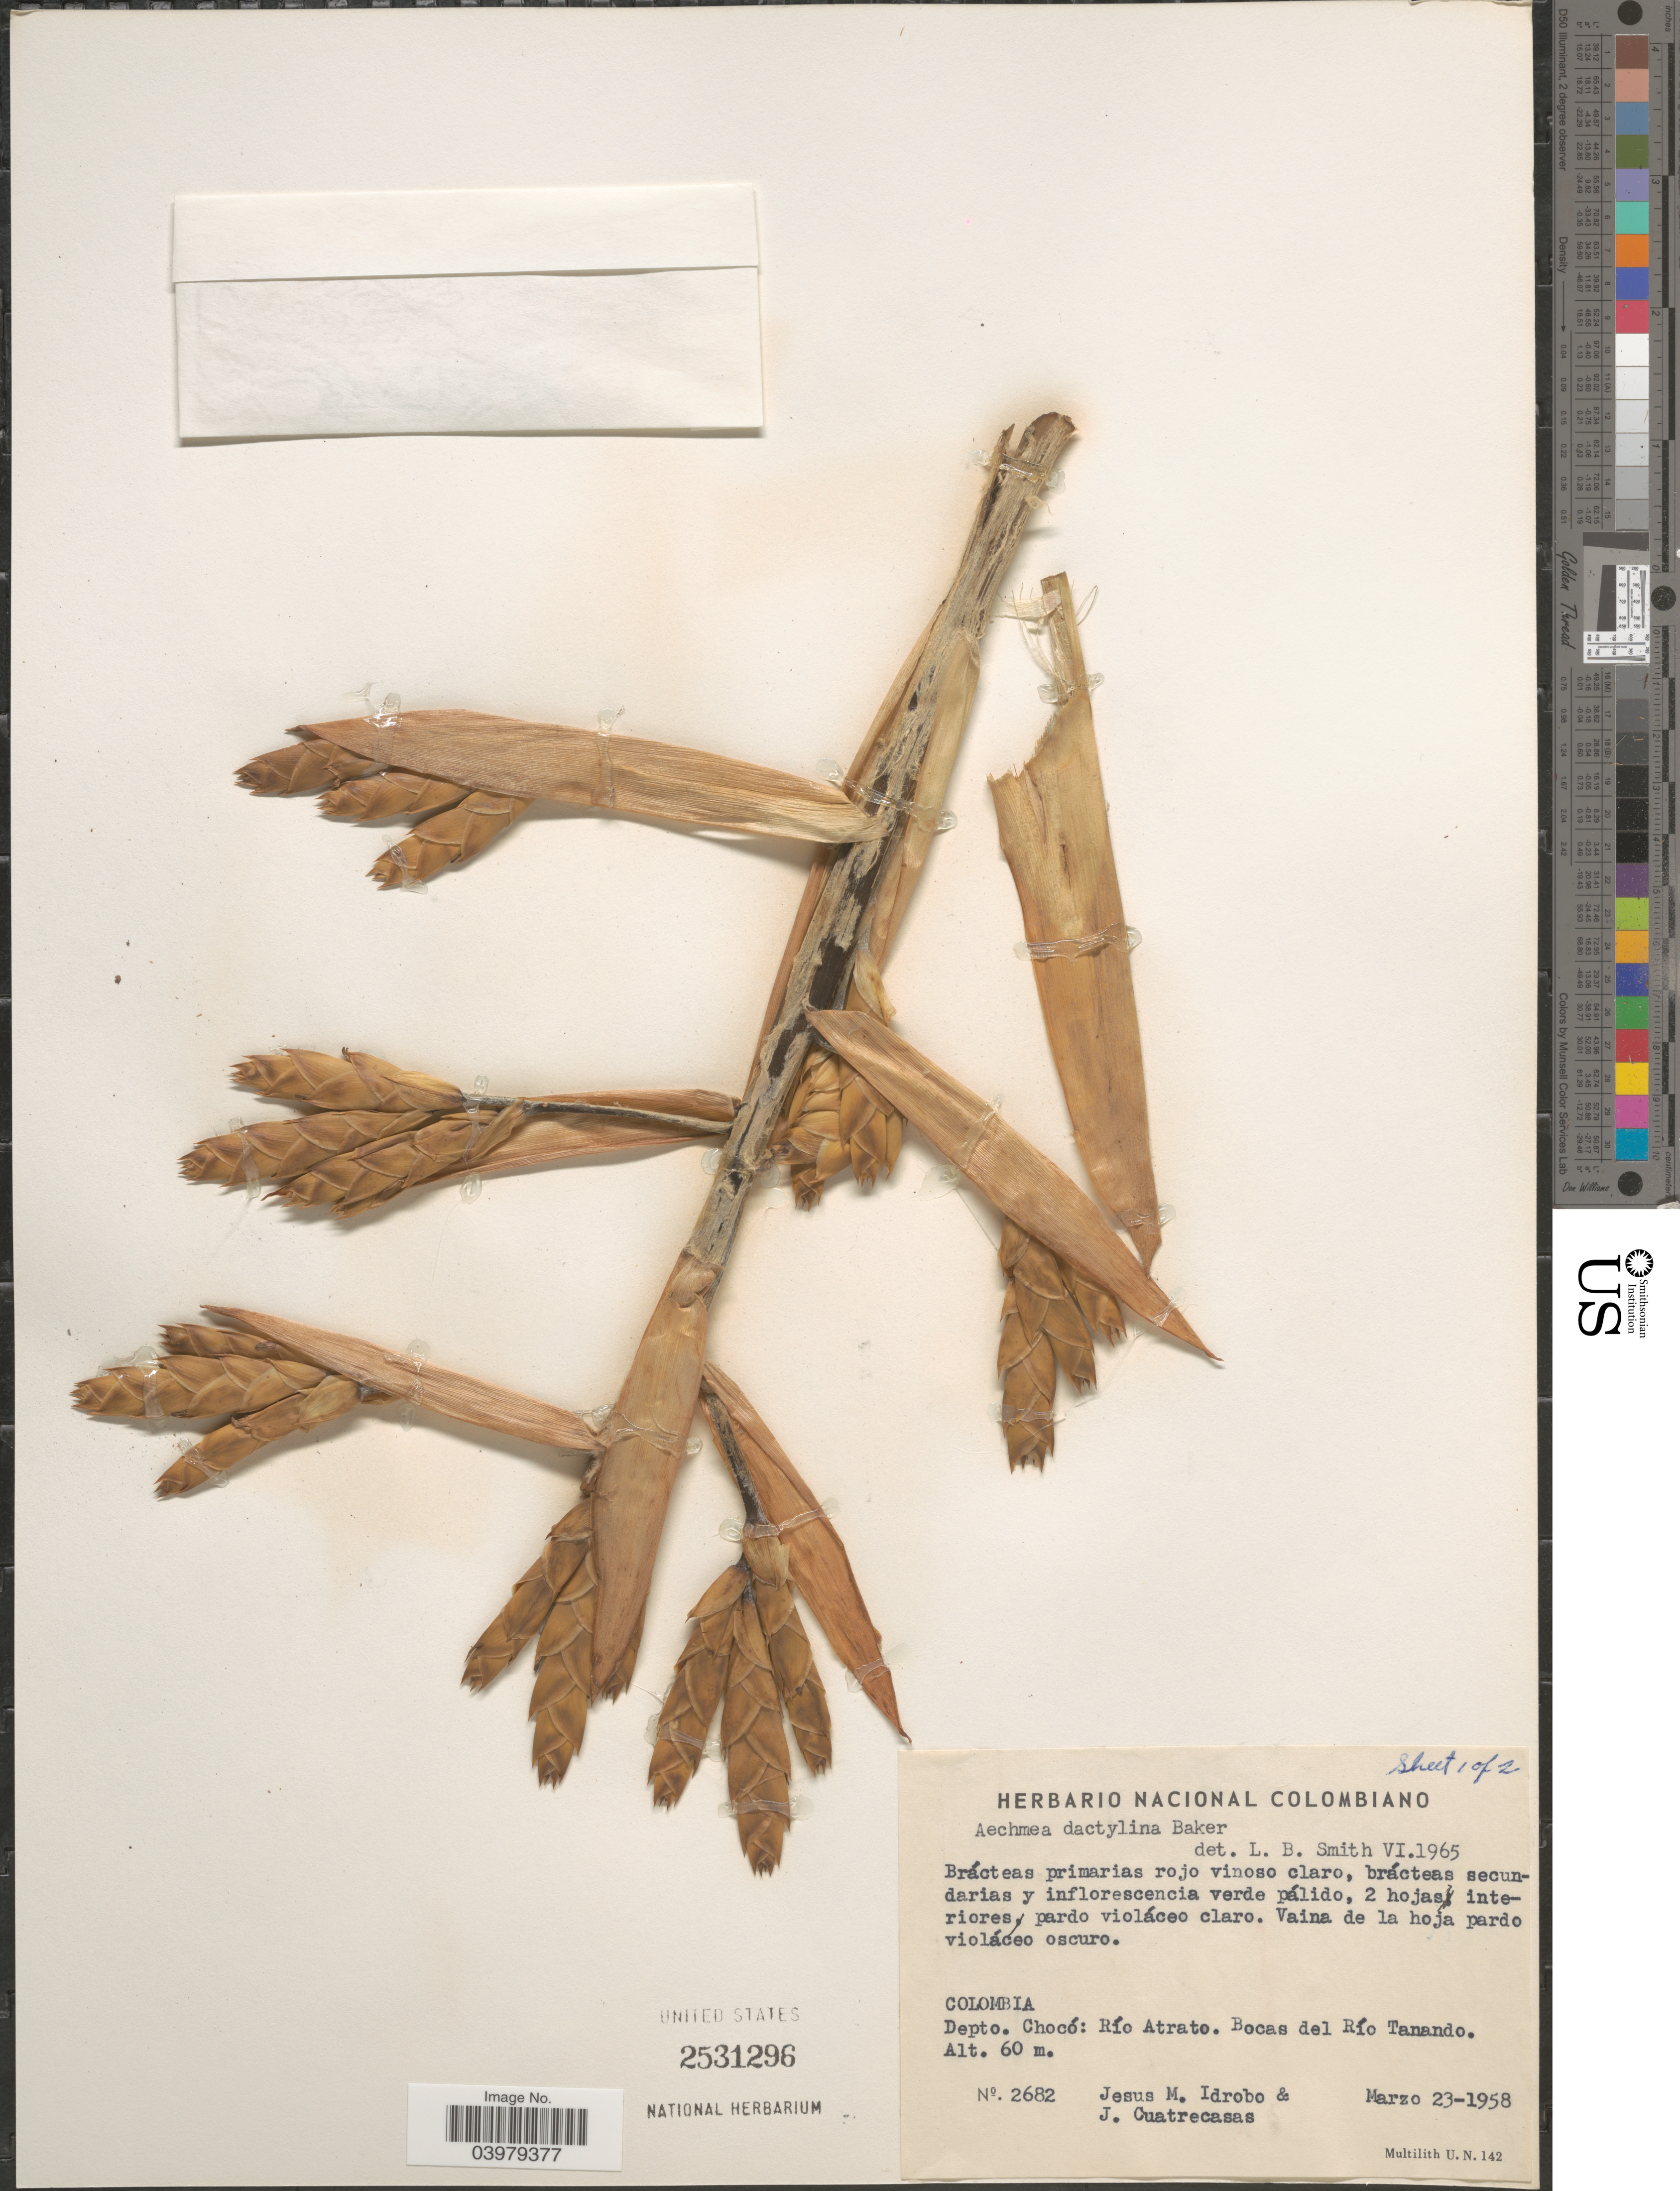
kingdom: Plantae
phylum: Tracheophyta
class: Liliopsida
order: Poales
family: Bromeliaceae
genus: Aechmea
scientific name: Aechmea dactylina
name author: Baker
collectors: J. M. Idrobo & J. Cuatrecasas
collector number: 2682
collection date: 1958-03-23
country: Colombia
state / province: Chocó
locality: Depto. Chocó: Río Atrato. Bocas del Río Tanando.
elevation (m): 60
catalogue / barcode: US 2531296